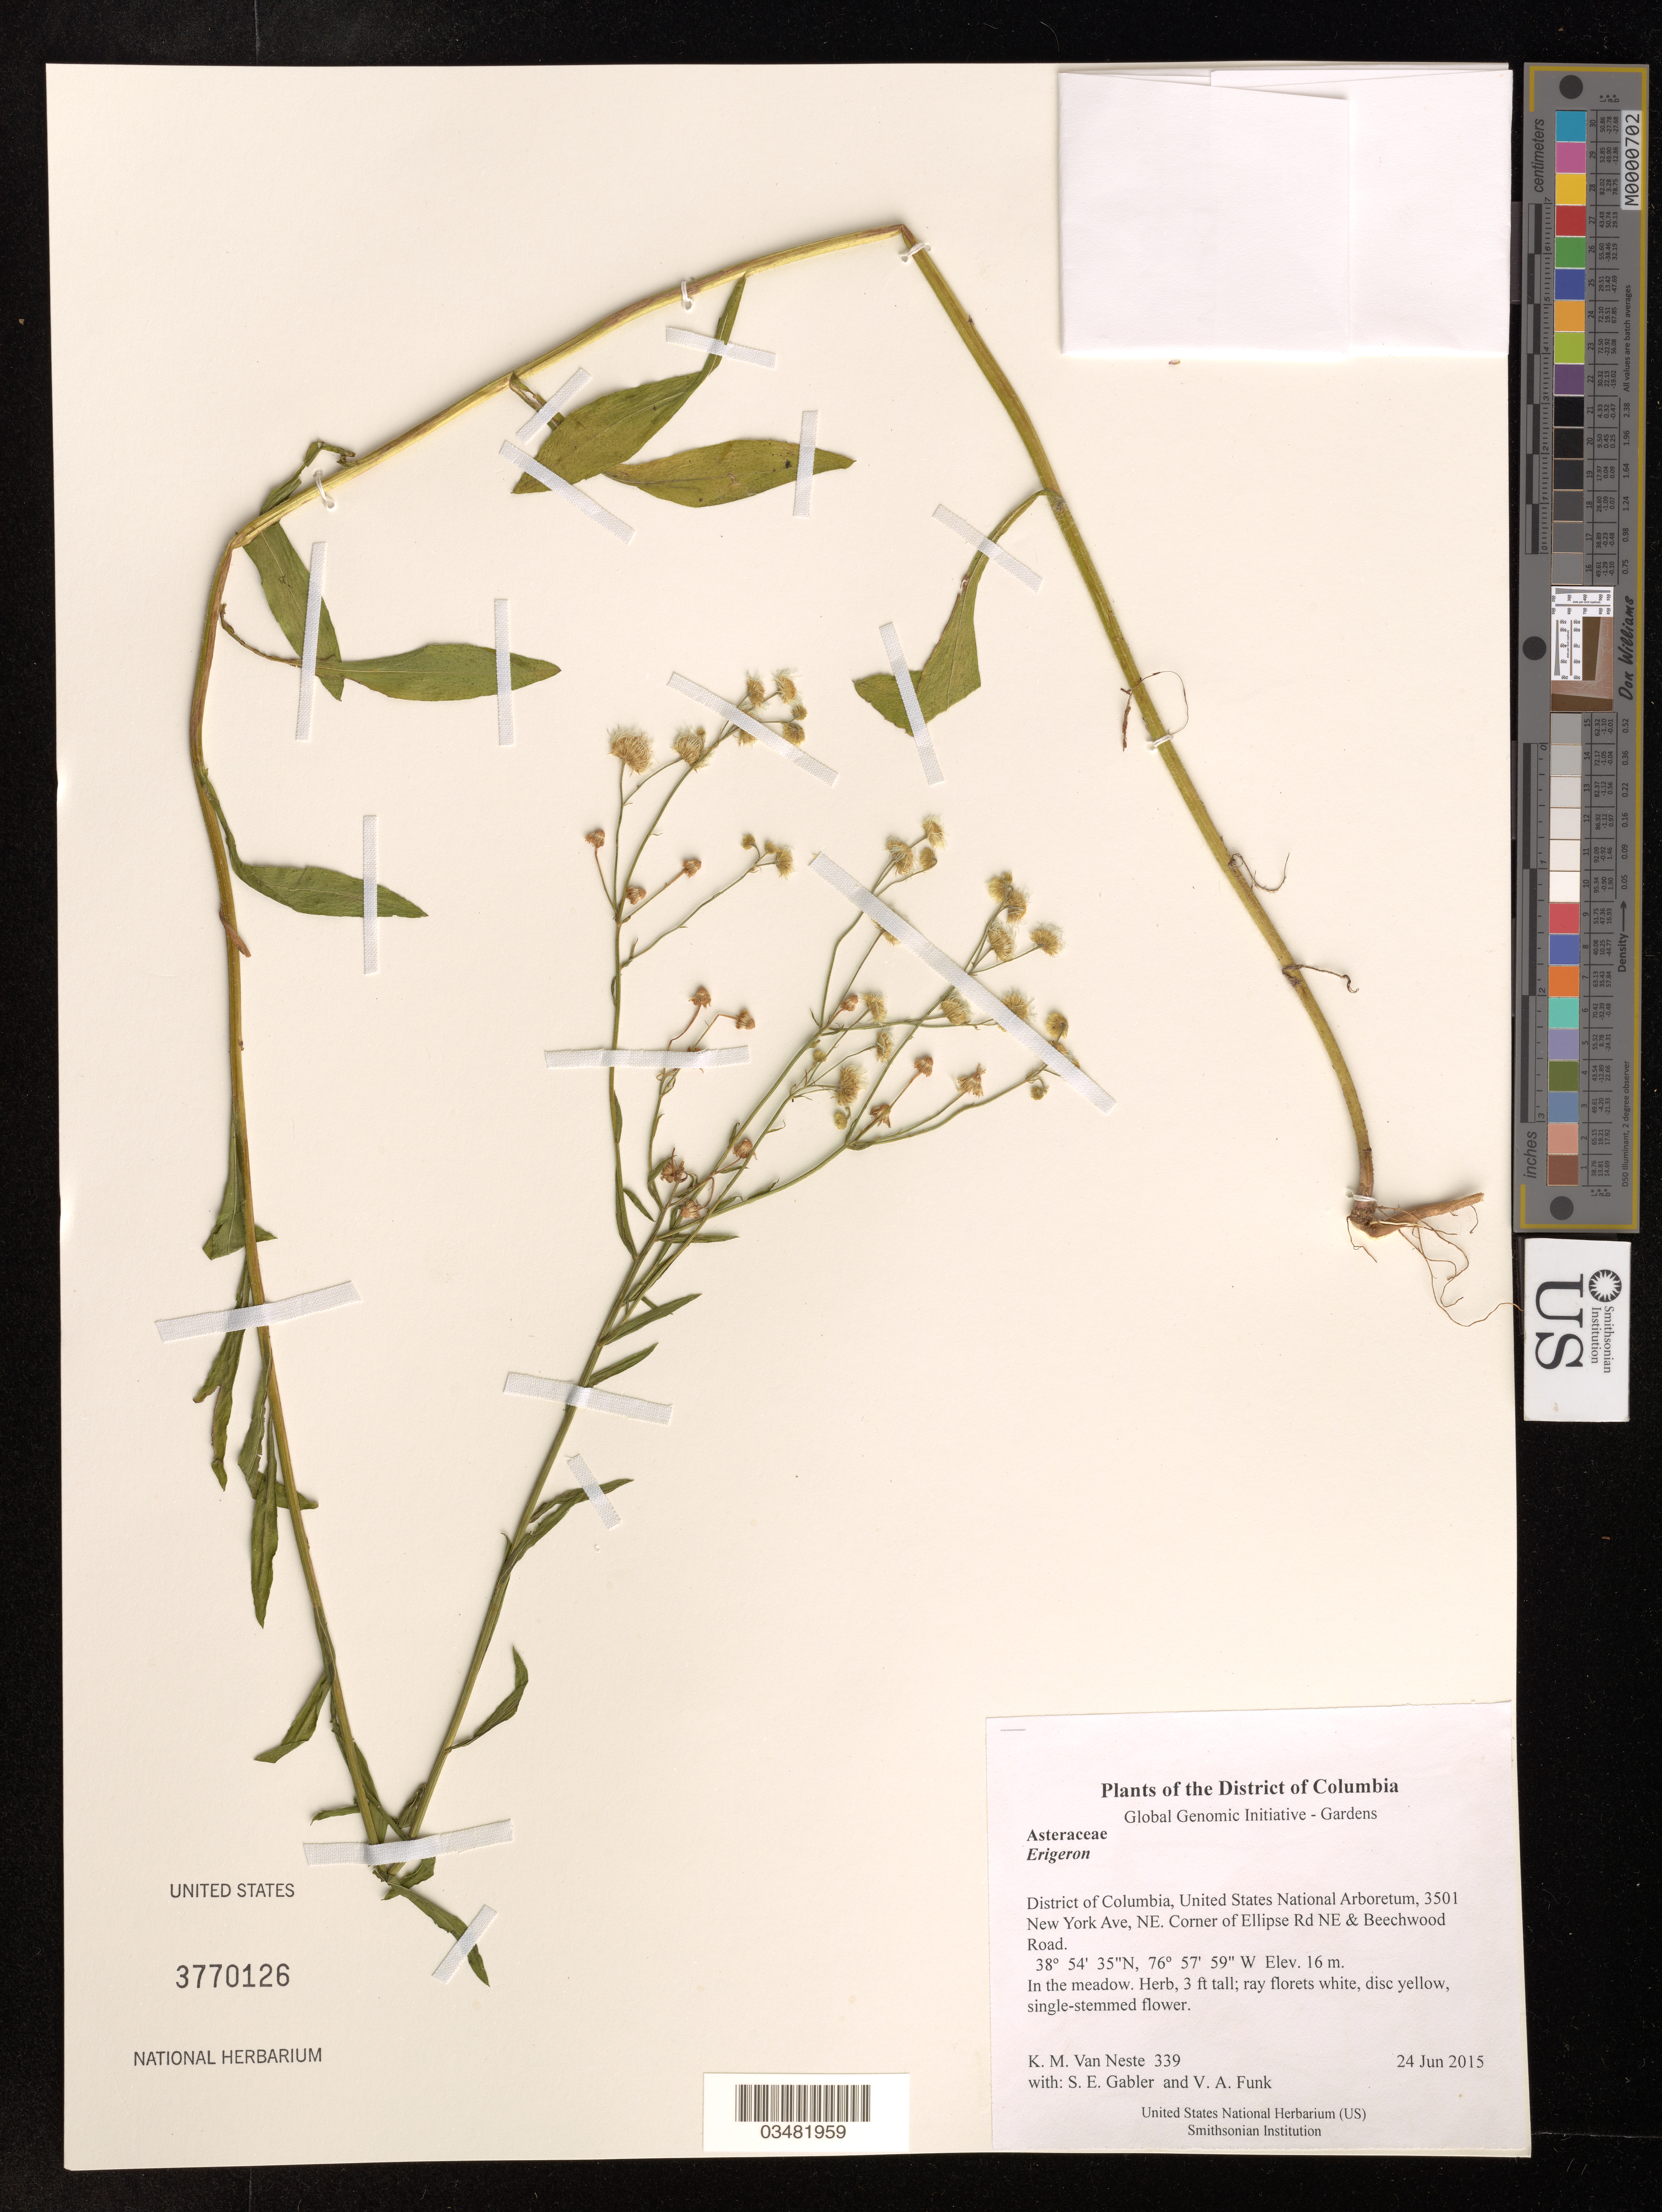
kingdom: Plantae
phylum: Tracheophyta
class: Magnoliopsida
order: Asterales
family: Asteraceae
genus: Erigeron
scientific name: Erigeron sp.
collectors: S. E. Gabler & V. Funk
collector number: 339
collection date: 2015-06-24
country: United States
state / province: District of Columbia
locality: United States National Arboretum, 3501 New York Ave, NE. Corner of Ellipse Rd NE & Beechwood Road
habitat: In the meadow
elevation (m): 16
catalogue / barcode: US 3770126